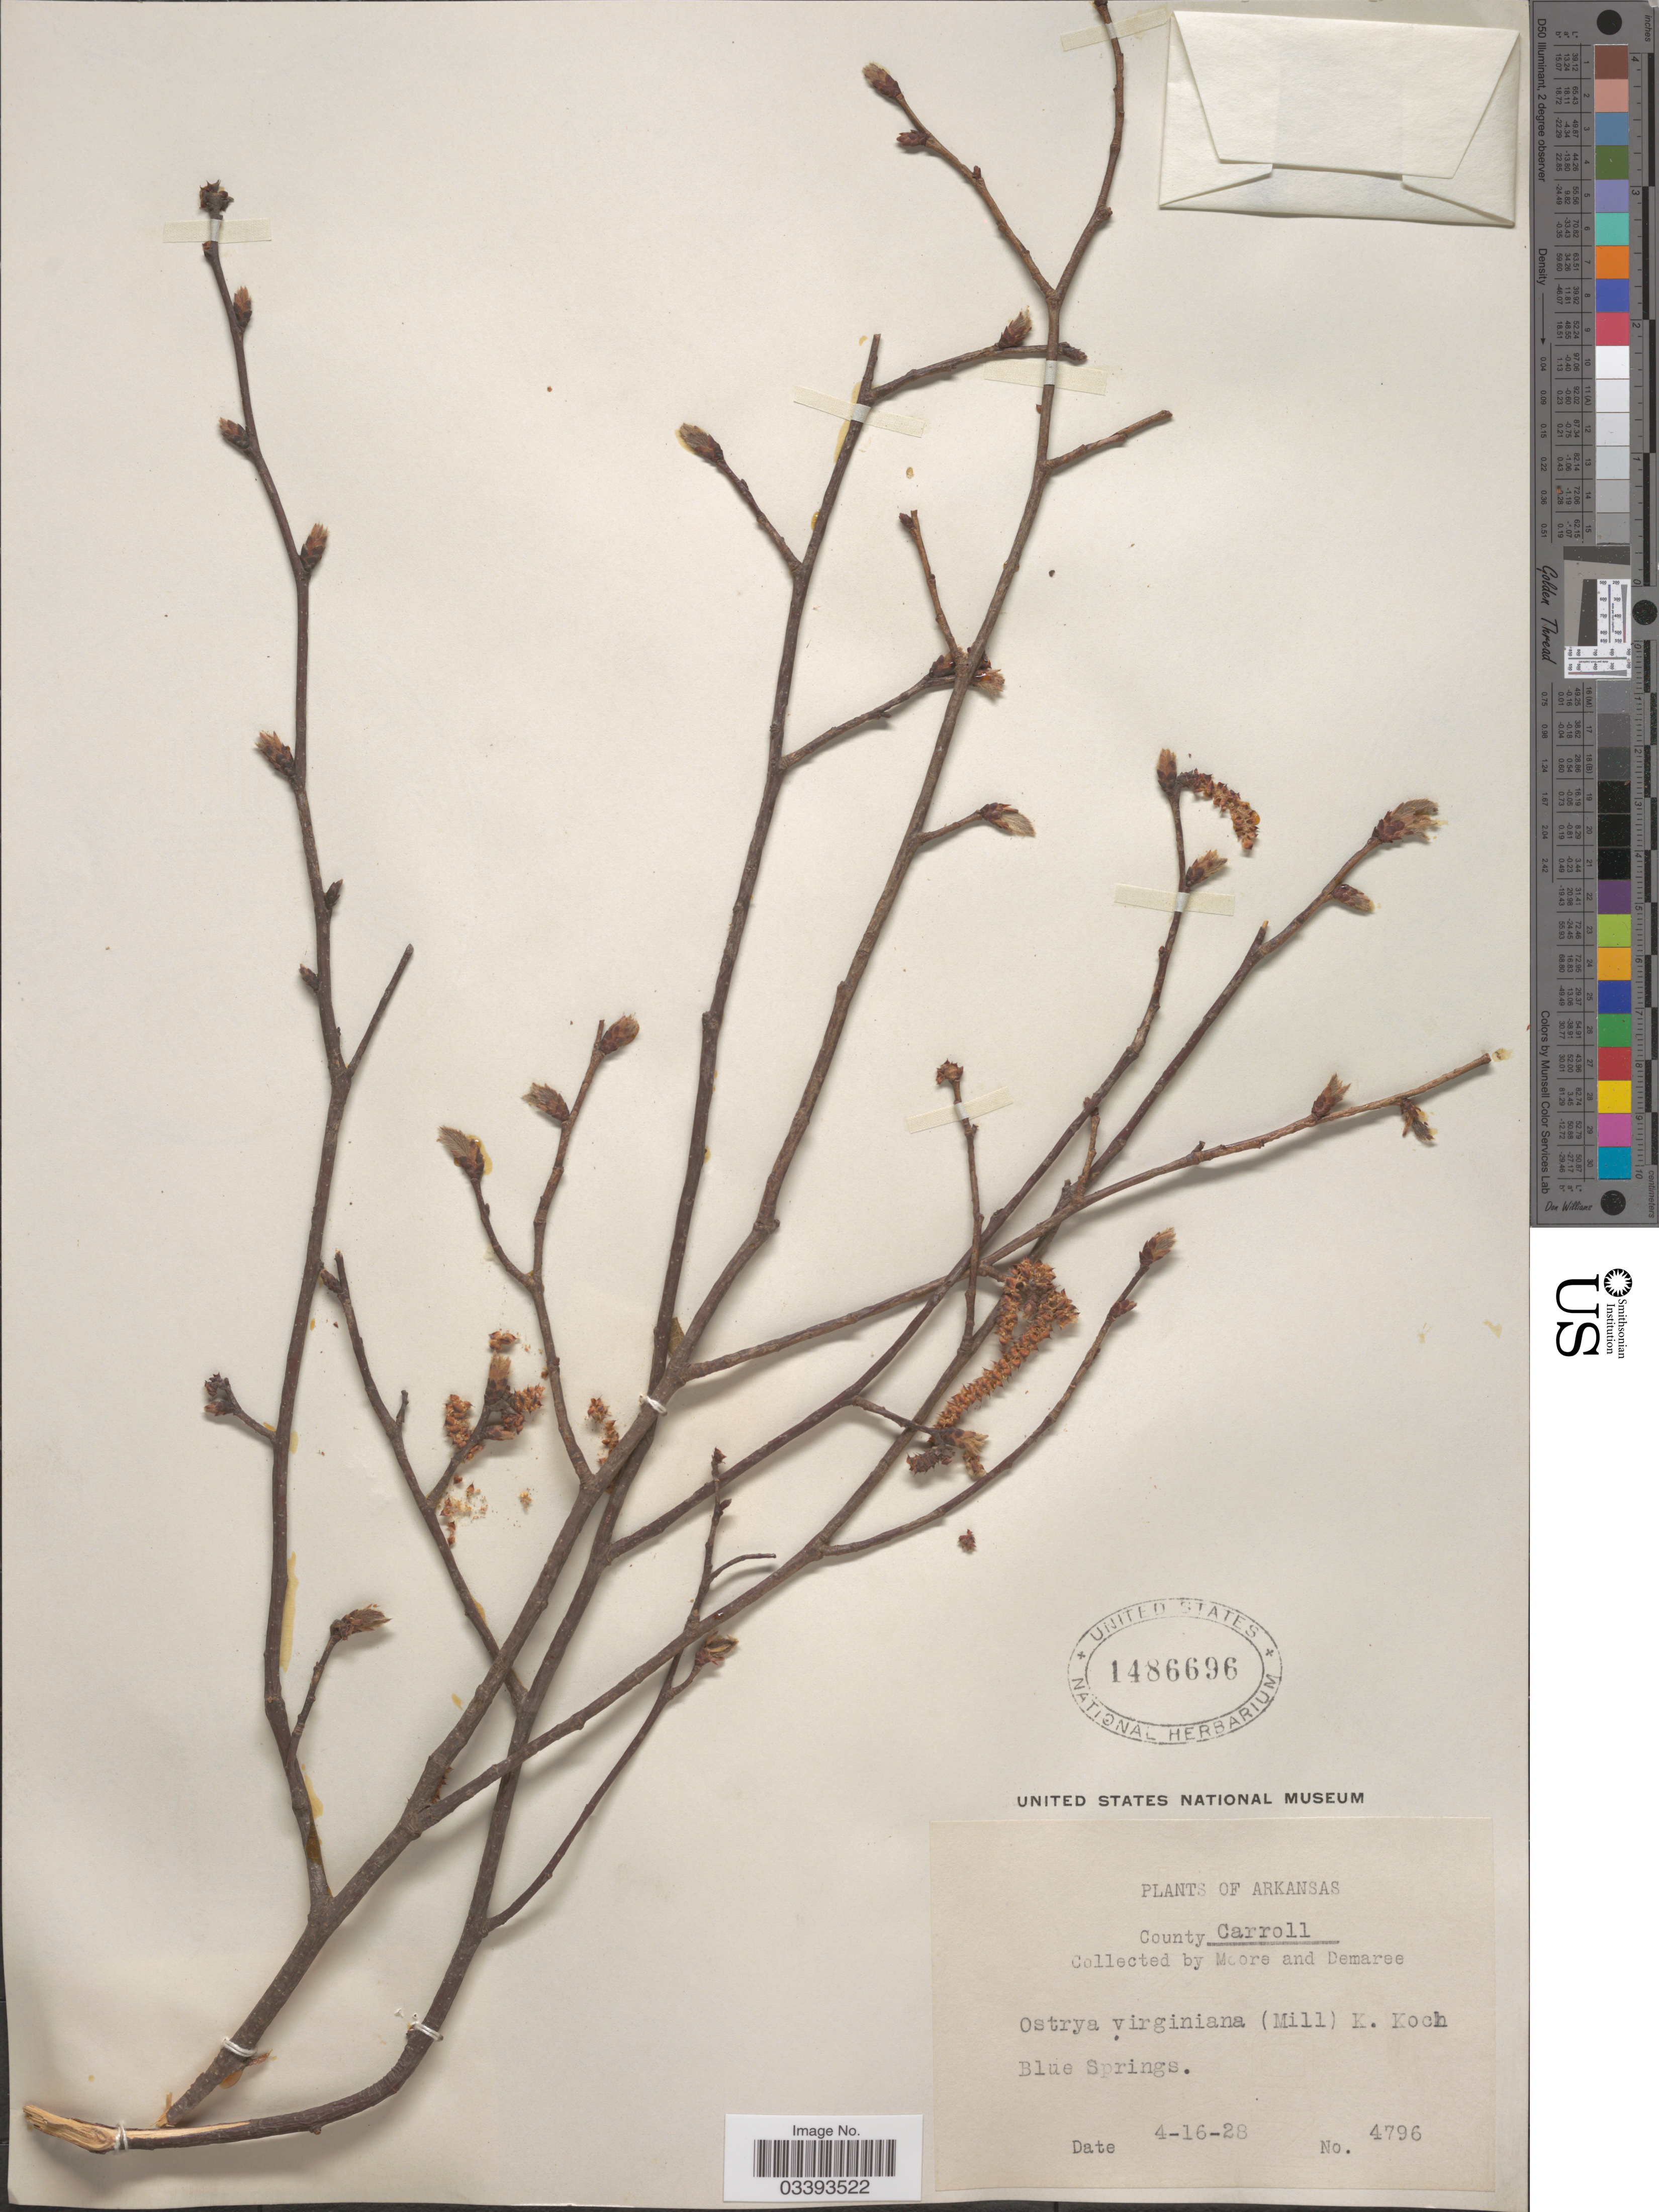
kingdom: Plantae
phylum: Tracheophyta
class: Magnoliopsida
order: Fagales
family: Betulaceae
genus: Ostrya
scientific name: Ostrya virginiana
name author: (Mill.) K. Koch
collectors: -. Moore & -. Demaree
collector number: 4796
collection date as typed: Transcribed d/m/y: 16/4/28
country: United States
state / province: Arkansas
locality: County Carroll. Blue Springs.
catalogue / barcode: US 1486696